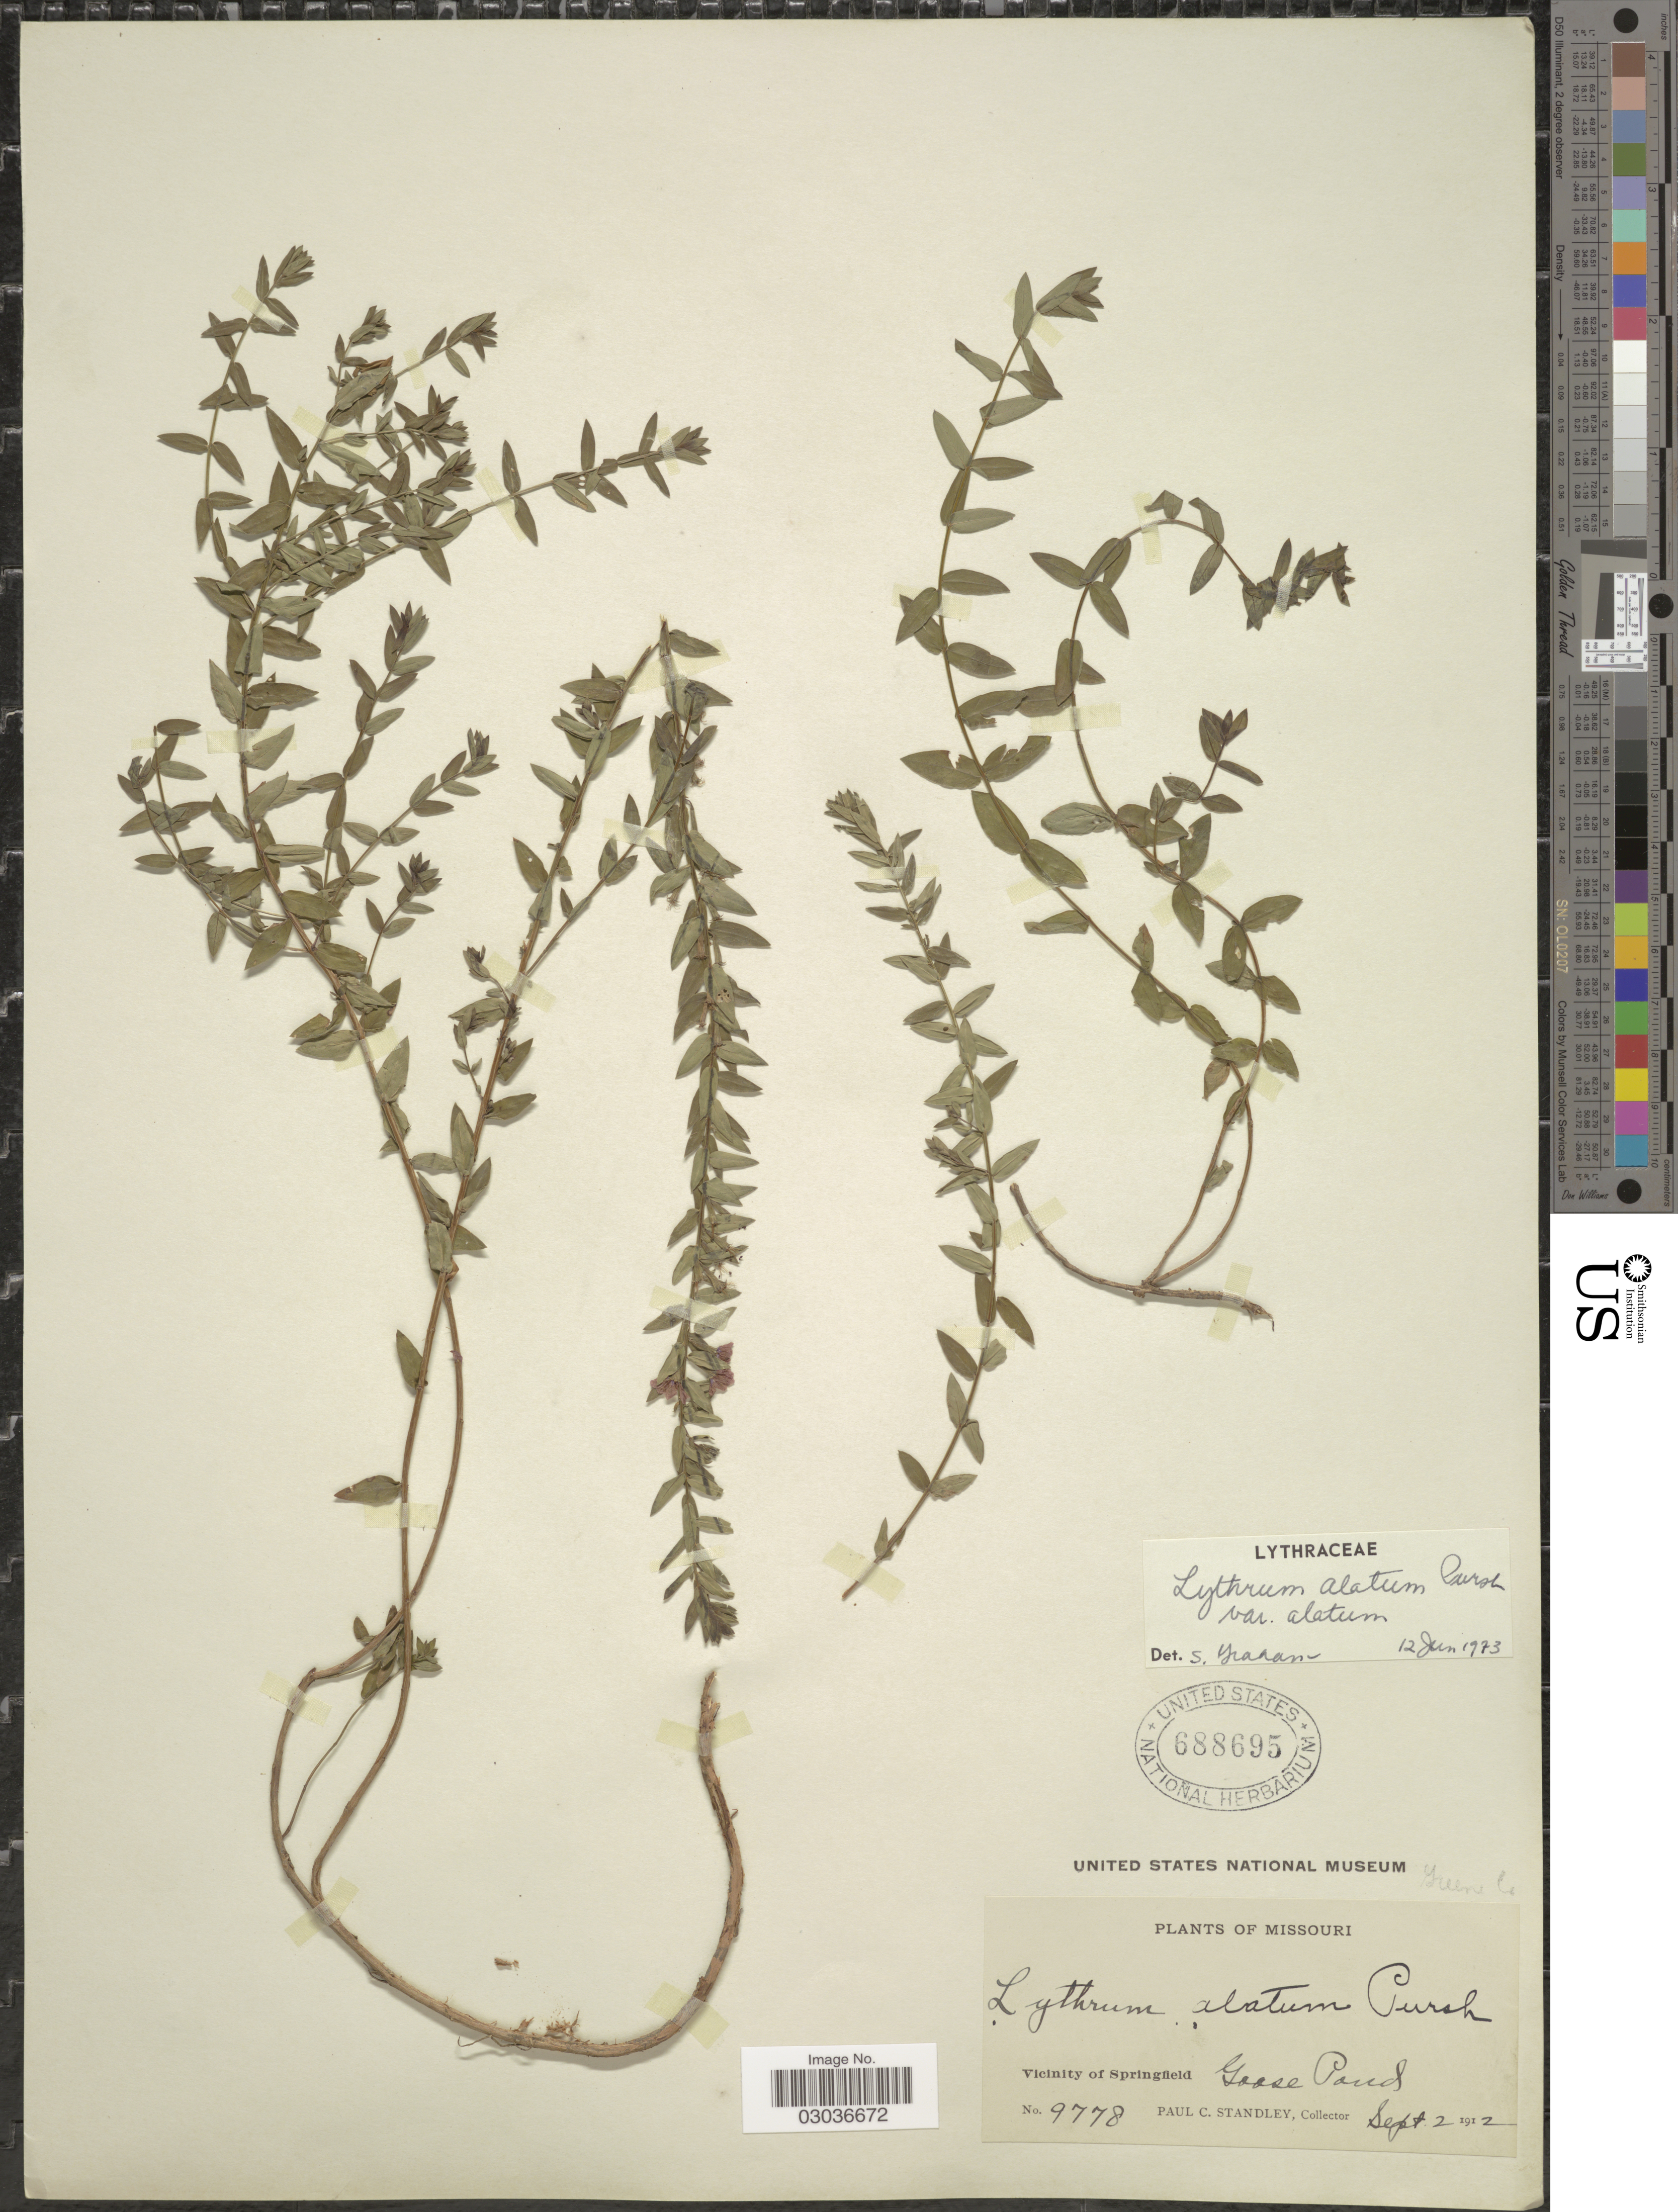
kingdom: Plantae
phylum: Tracheophyta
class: Magnoliopsida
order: Myrtales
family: Lythraceae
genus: Lythrum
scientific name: Lythrum alatum var. alatum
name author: Pursh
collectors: P. C. Standley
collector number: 9778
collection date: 1912-09-02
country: United States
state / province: Missouri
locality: Vicinity of Springfield. Goose Pond. Greene Co.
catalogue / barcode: US 688695